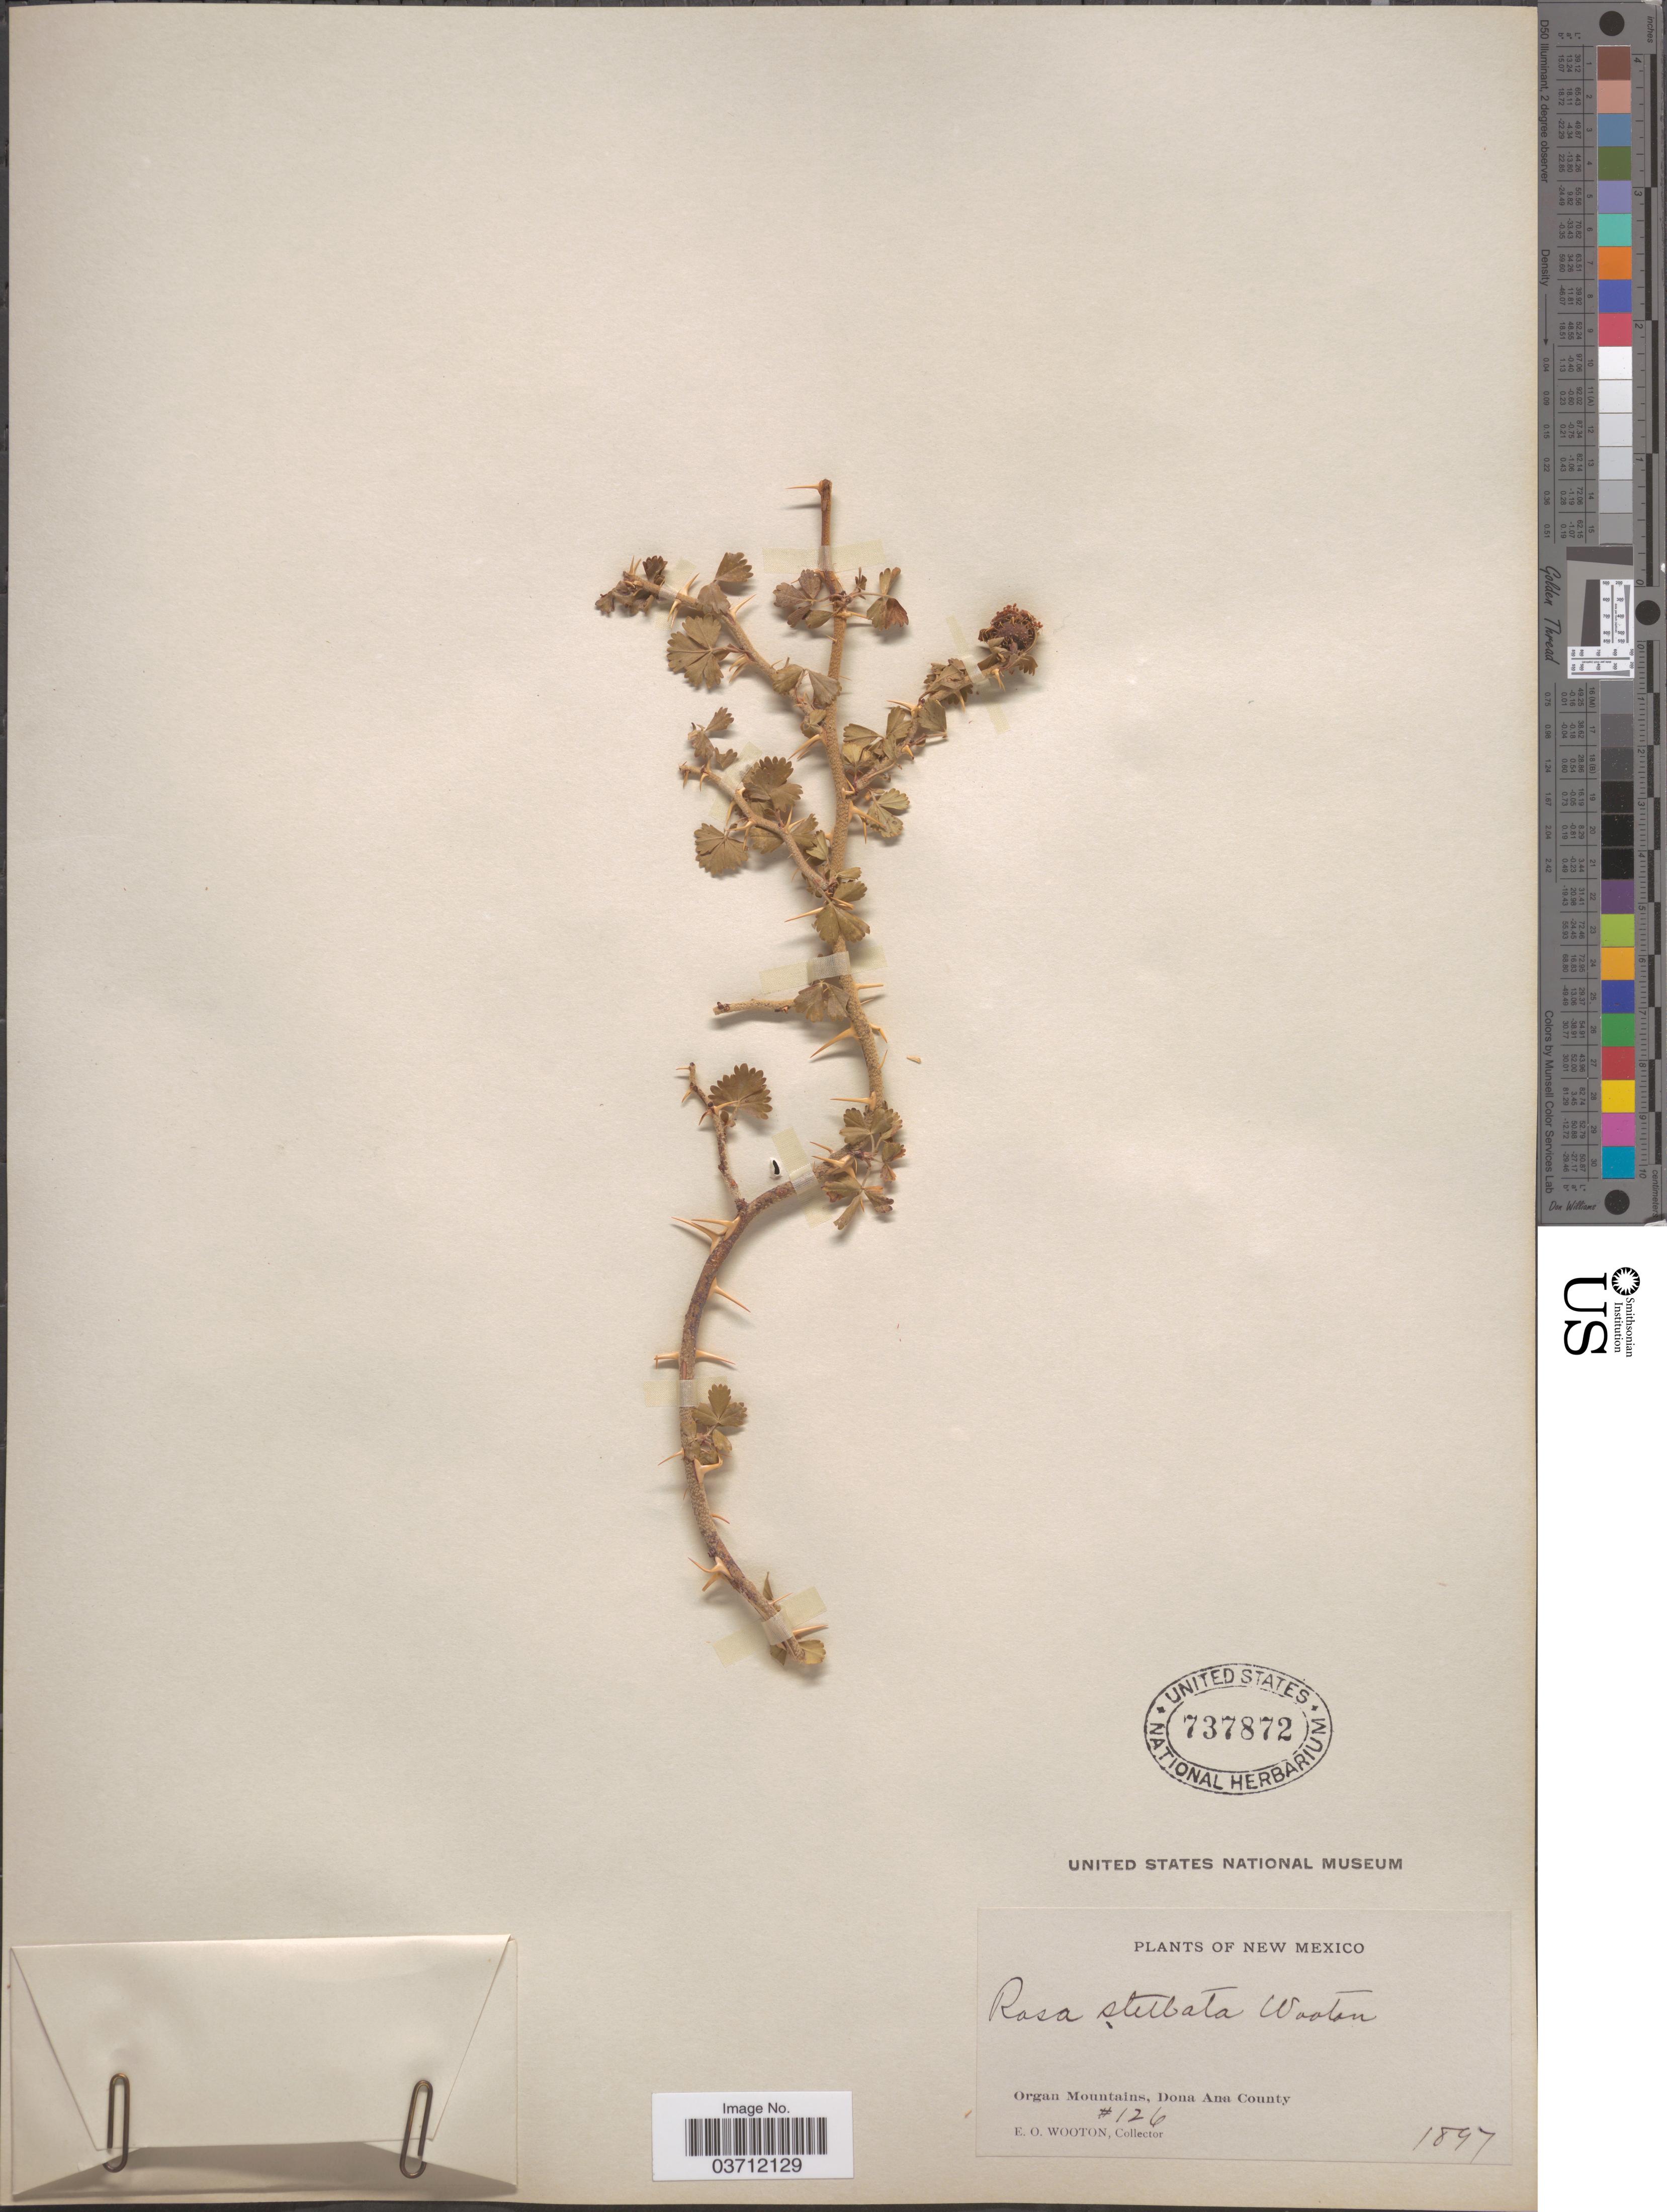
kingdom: Plantae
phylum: Tracheophyta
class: Magnoliopsida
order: Rosales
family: Rosaceae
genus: Rosa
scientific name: Rosa stellata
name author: Wooton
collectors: E. O. Wooton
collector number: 126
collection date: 1897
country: United States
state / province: New Mexico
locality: Organ Mountains, Dona Ana County.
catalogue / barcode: US 737872